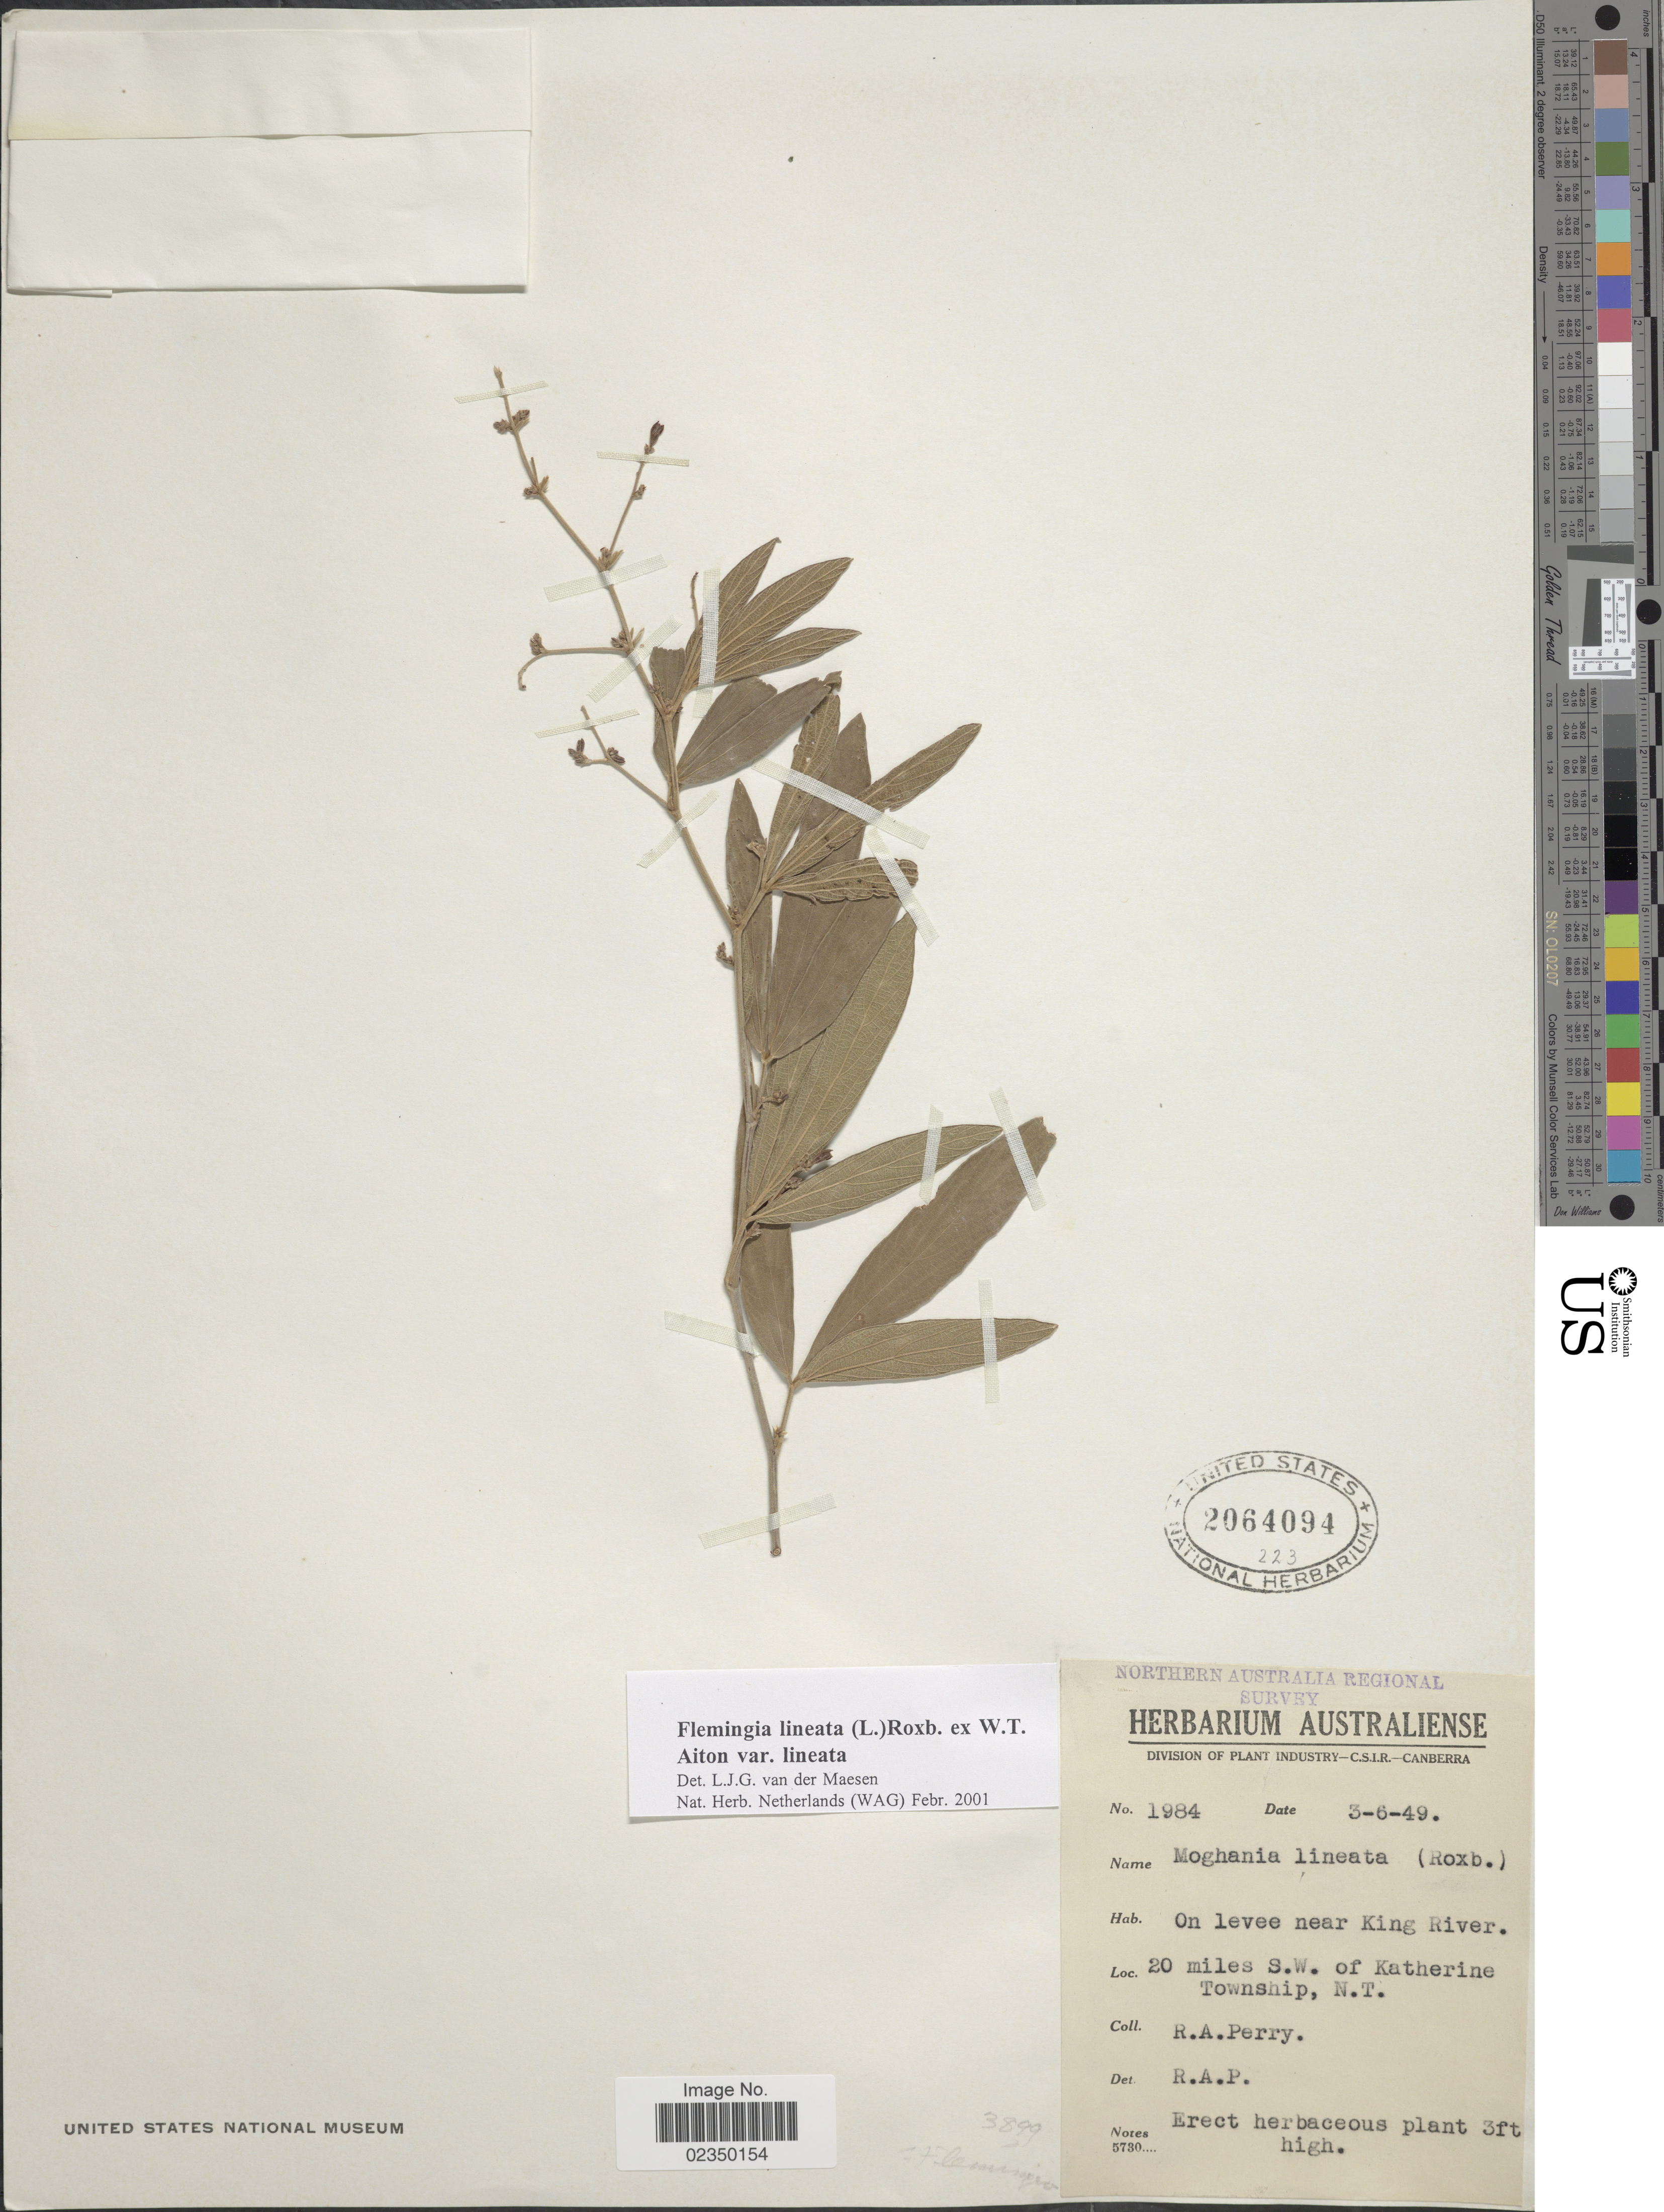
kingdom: Plantae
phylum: Tracheophyta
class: Magnoliopsida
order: Fabales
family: Fabaceae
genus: Flemingia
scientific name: Flemingia lineata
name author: (L.) Roxb.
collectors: Perry, R. A.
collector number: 1984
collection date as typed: Transcribed d/m/y: 3/6/49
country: Australia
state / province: Northern Territory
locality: Northern Australia, near King River, 20 miles S.W. of Katherine Township, N.T.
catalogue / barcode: US 2064094